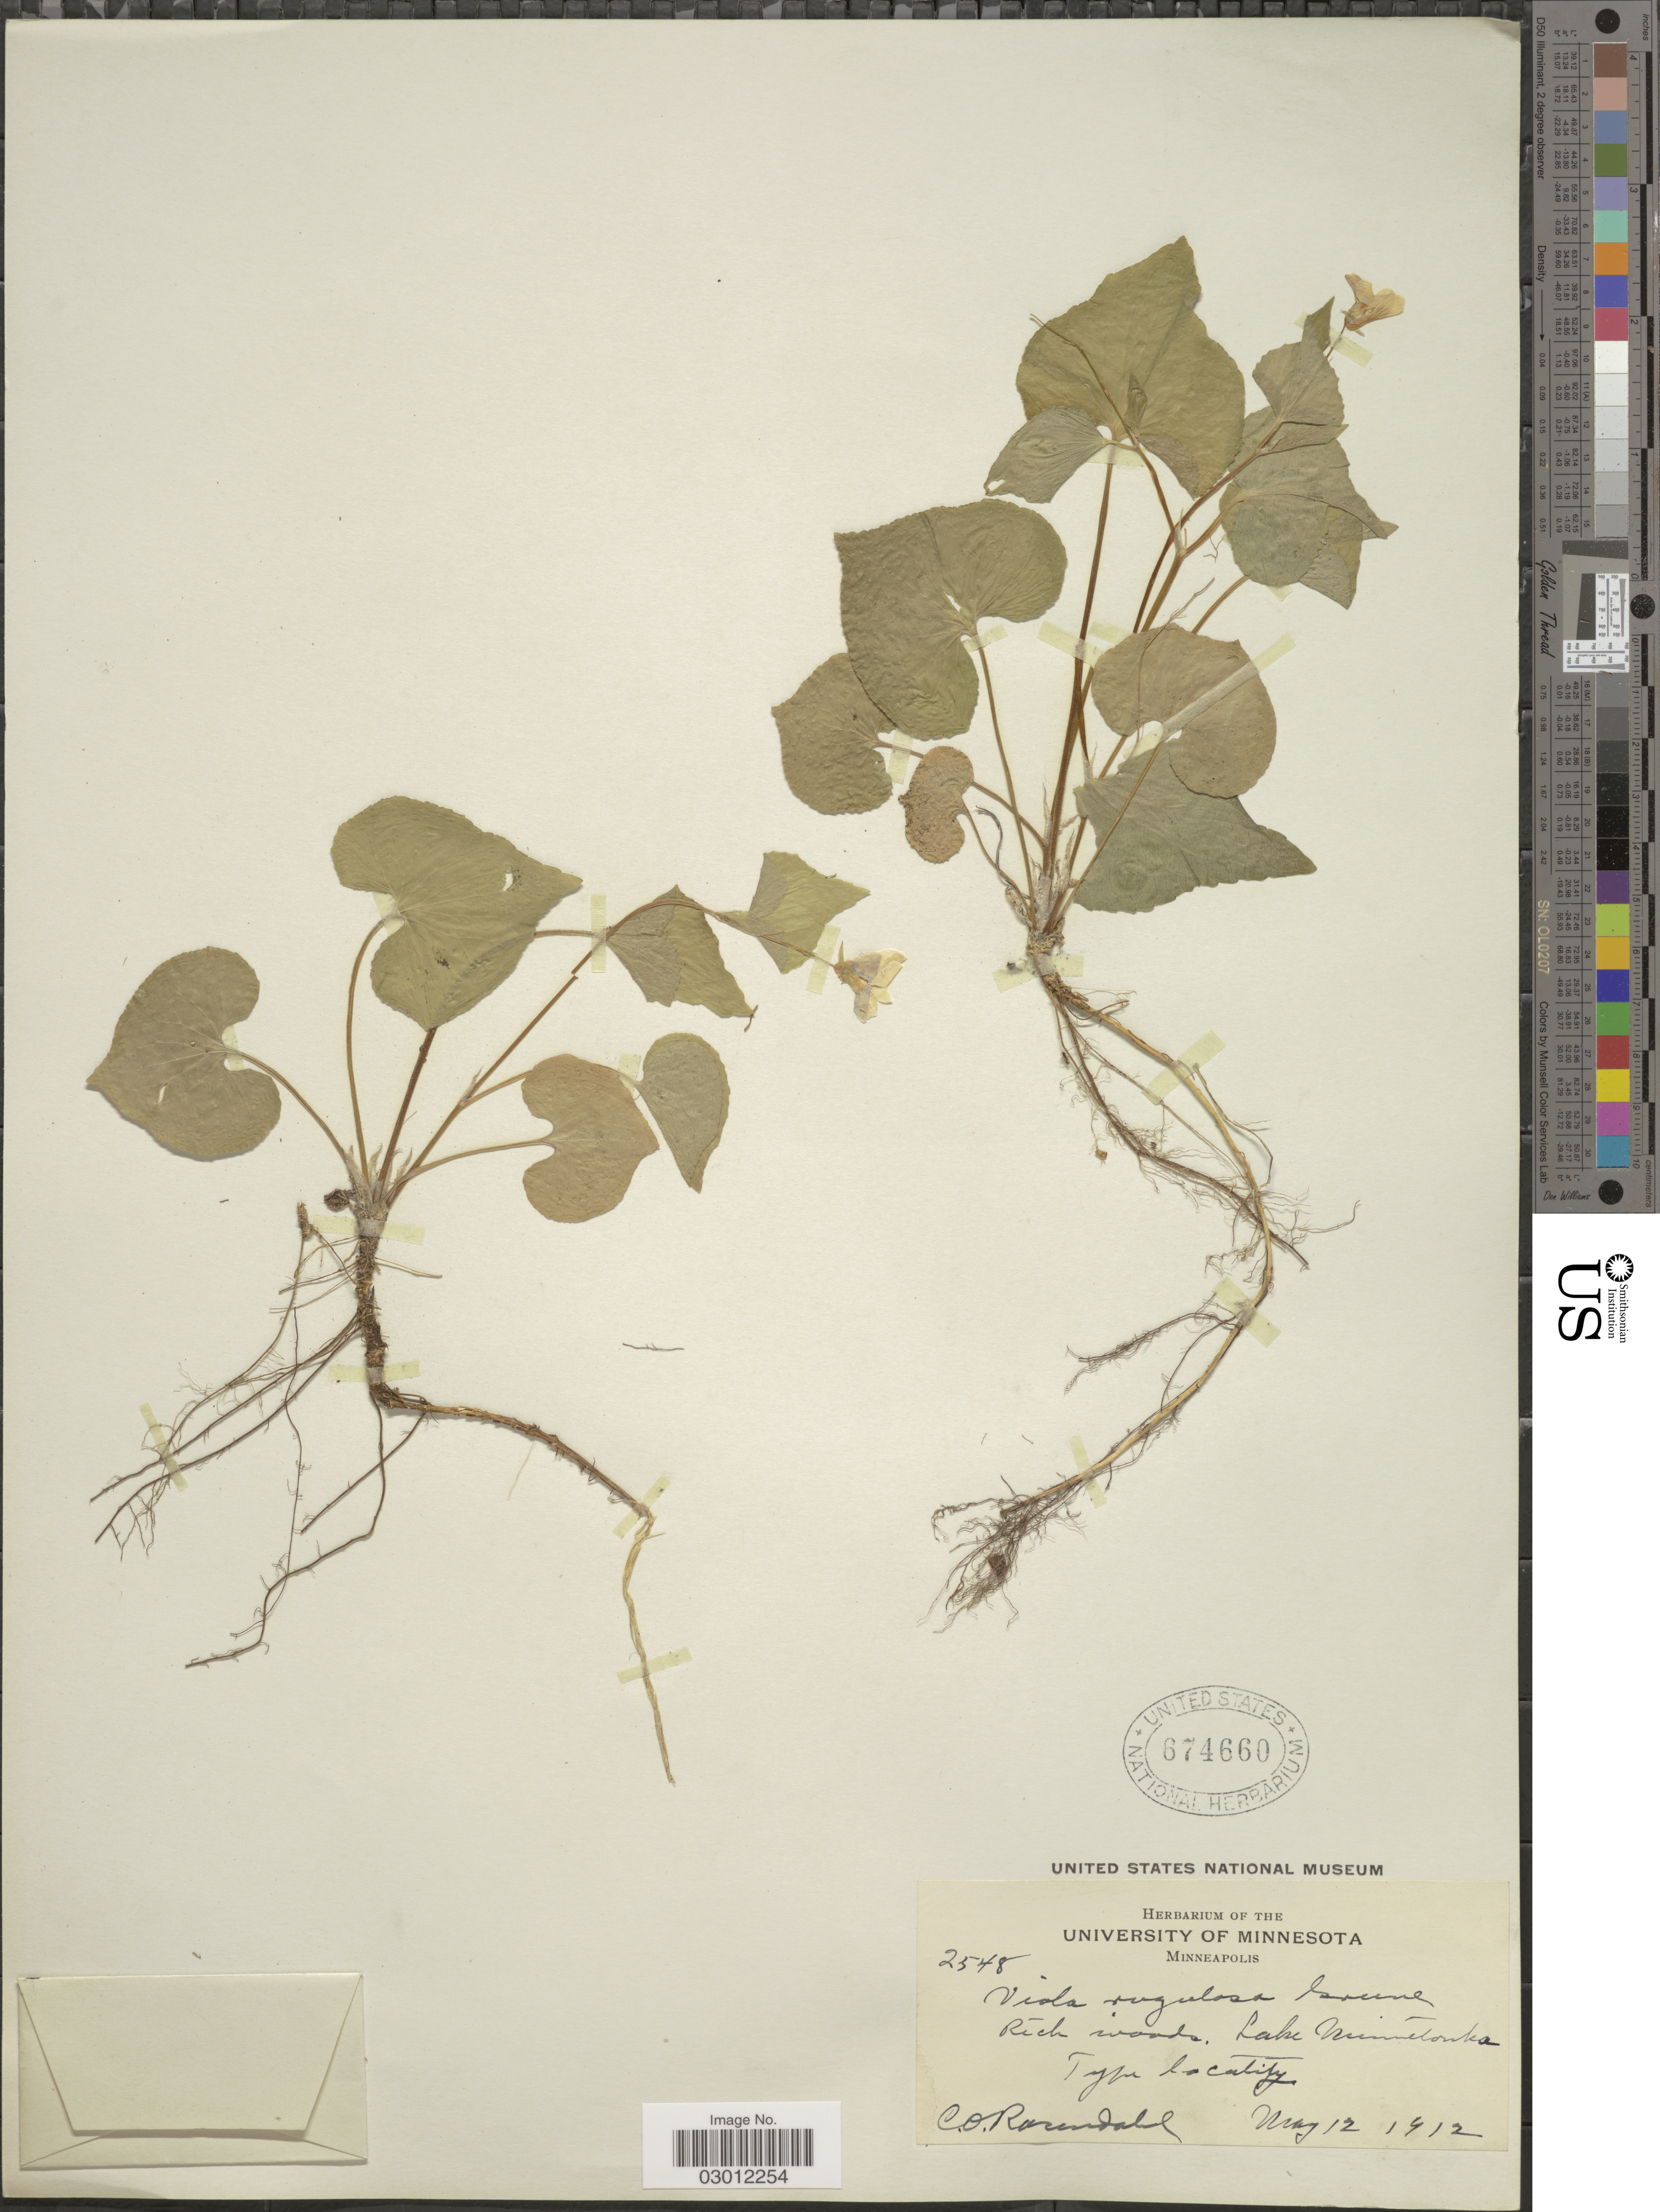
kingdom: Plantae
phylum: Tracheophyta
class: Magnoliopsida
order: Malpighiales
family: Violaceae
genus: Viola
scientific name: Viola canadensis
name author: L.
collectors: C. O. Rosendahl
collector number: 2548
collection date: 1912-05-12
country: United States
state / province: Minnesota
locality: Lake Minnetonka.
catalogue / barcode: US 674660